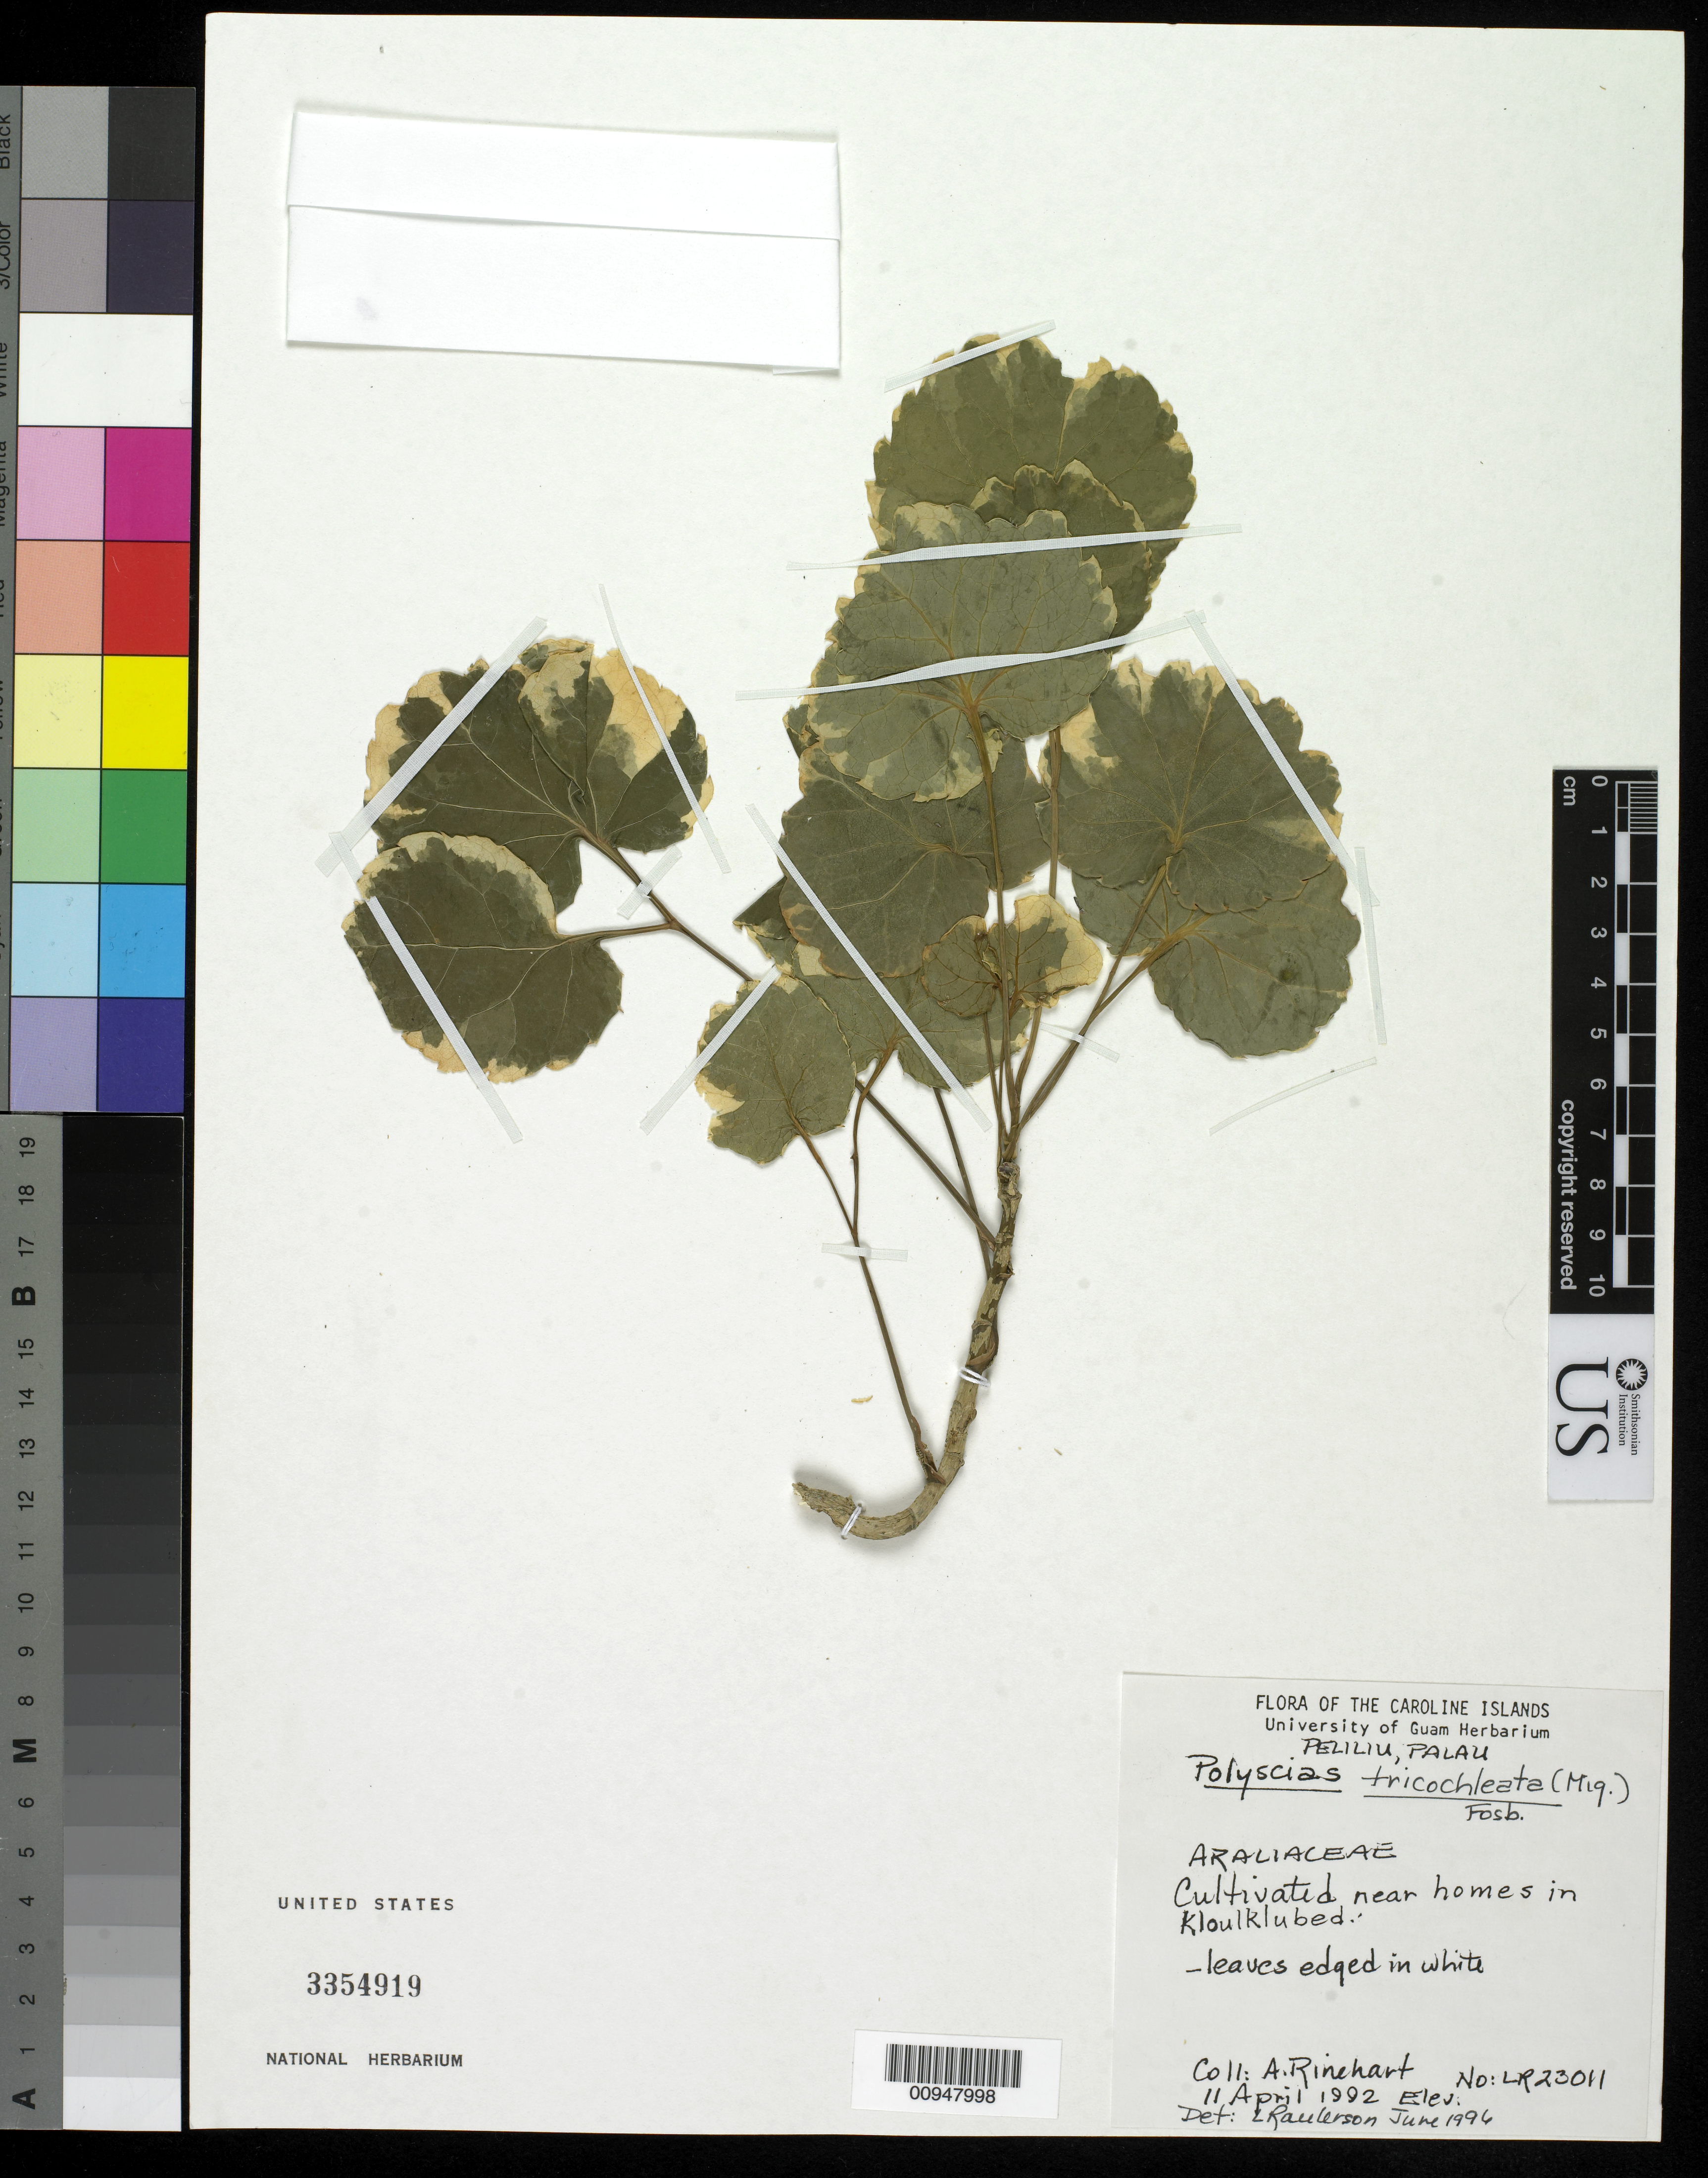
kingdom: Plantae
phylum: Tracheophyta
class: Magnoliopsida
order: Apiales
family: Araliaceae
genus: Polyscias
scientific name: Polyscias scutellaria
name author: (Burm. f.) Fosberg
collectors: A. Rinehart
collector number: LR 23011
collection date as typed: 11 Apr 1992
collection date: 1992-04-11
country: Palau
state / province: Peleliu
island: Beliliou [Peleliu]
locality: Near homes in Kloulkubed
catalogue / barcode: US 3354919